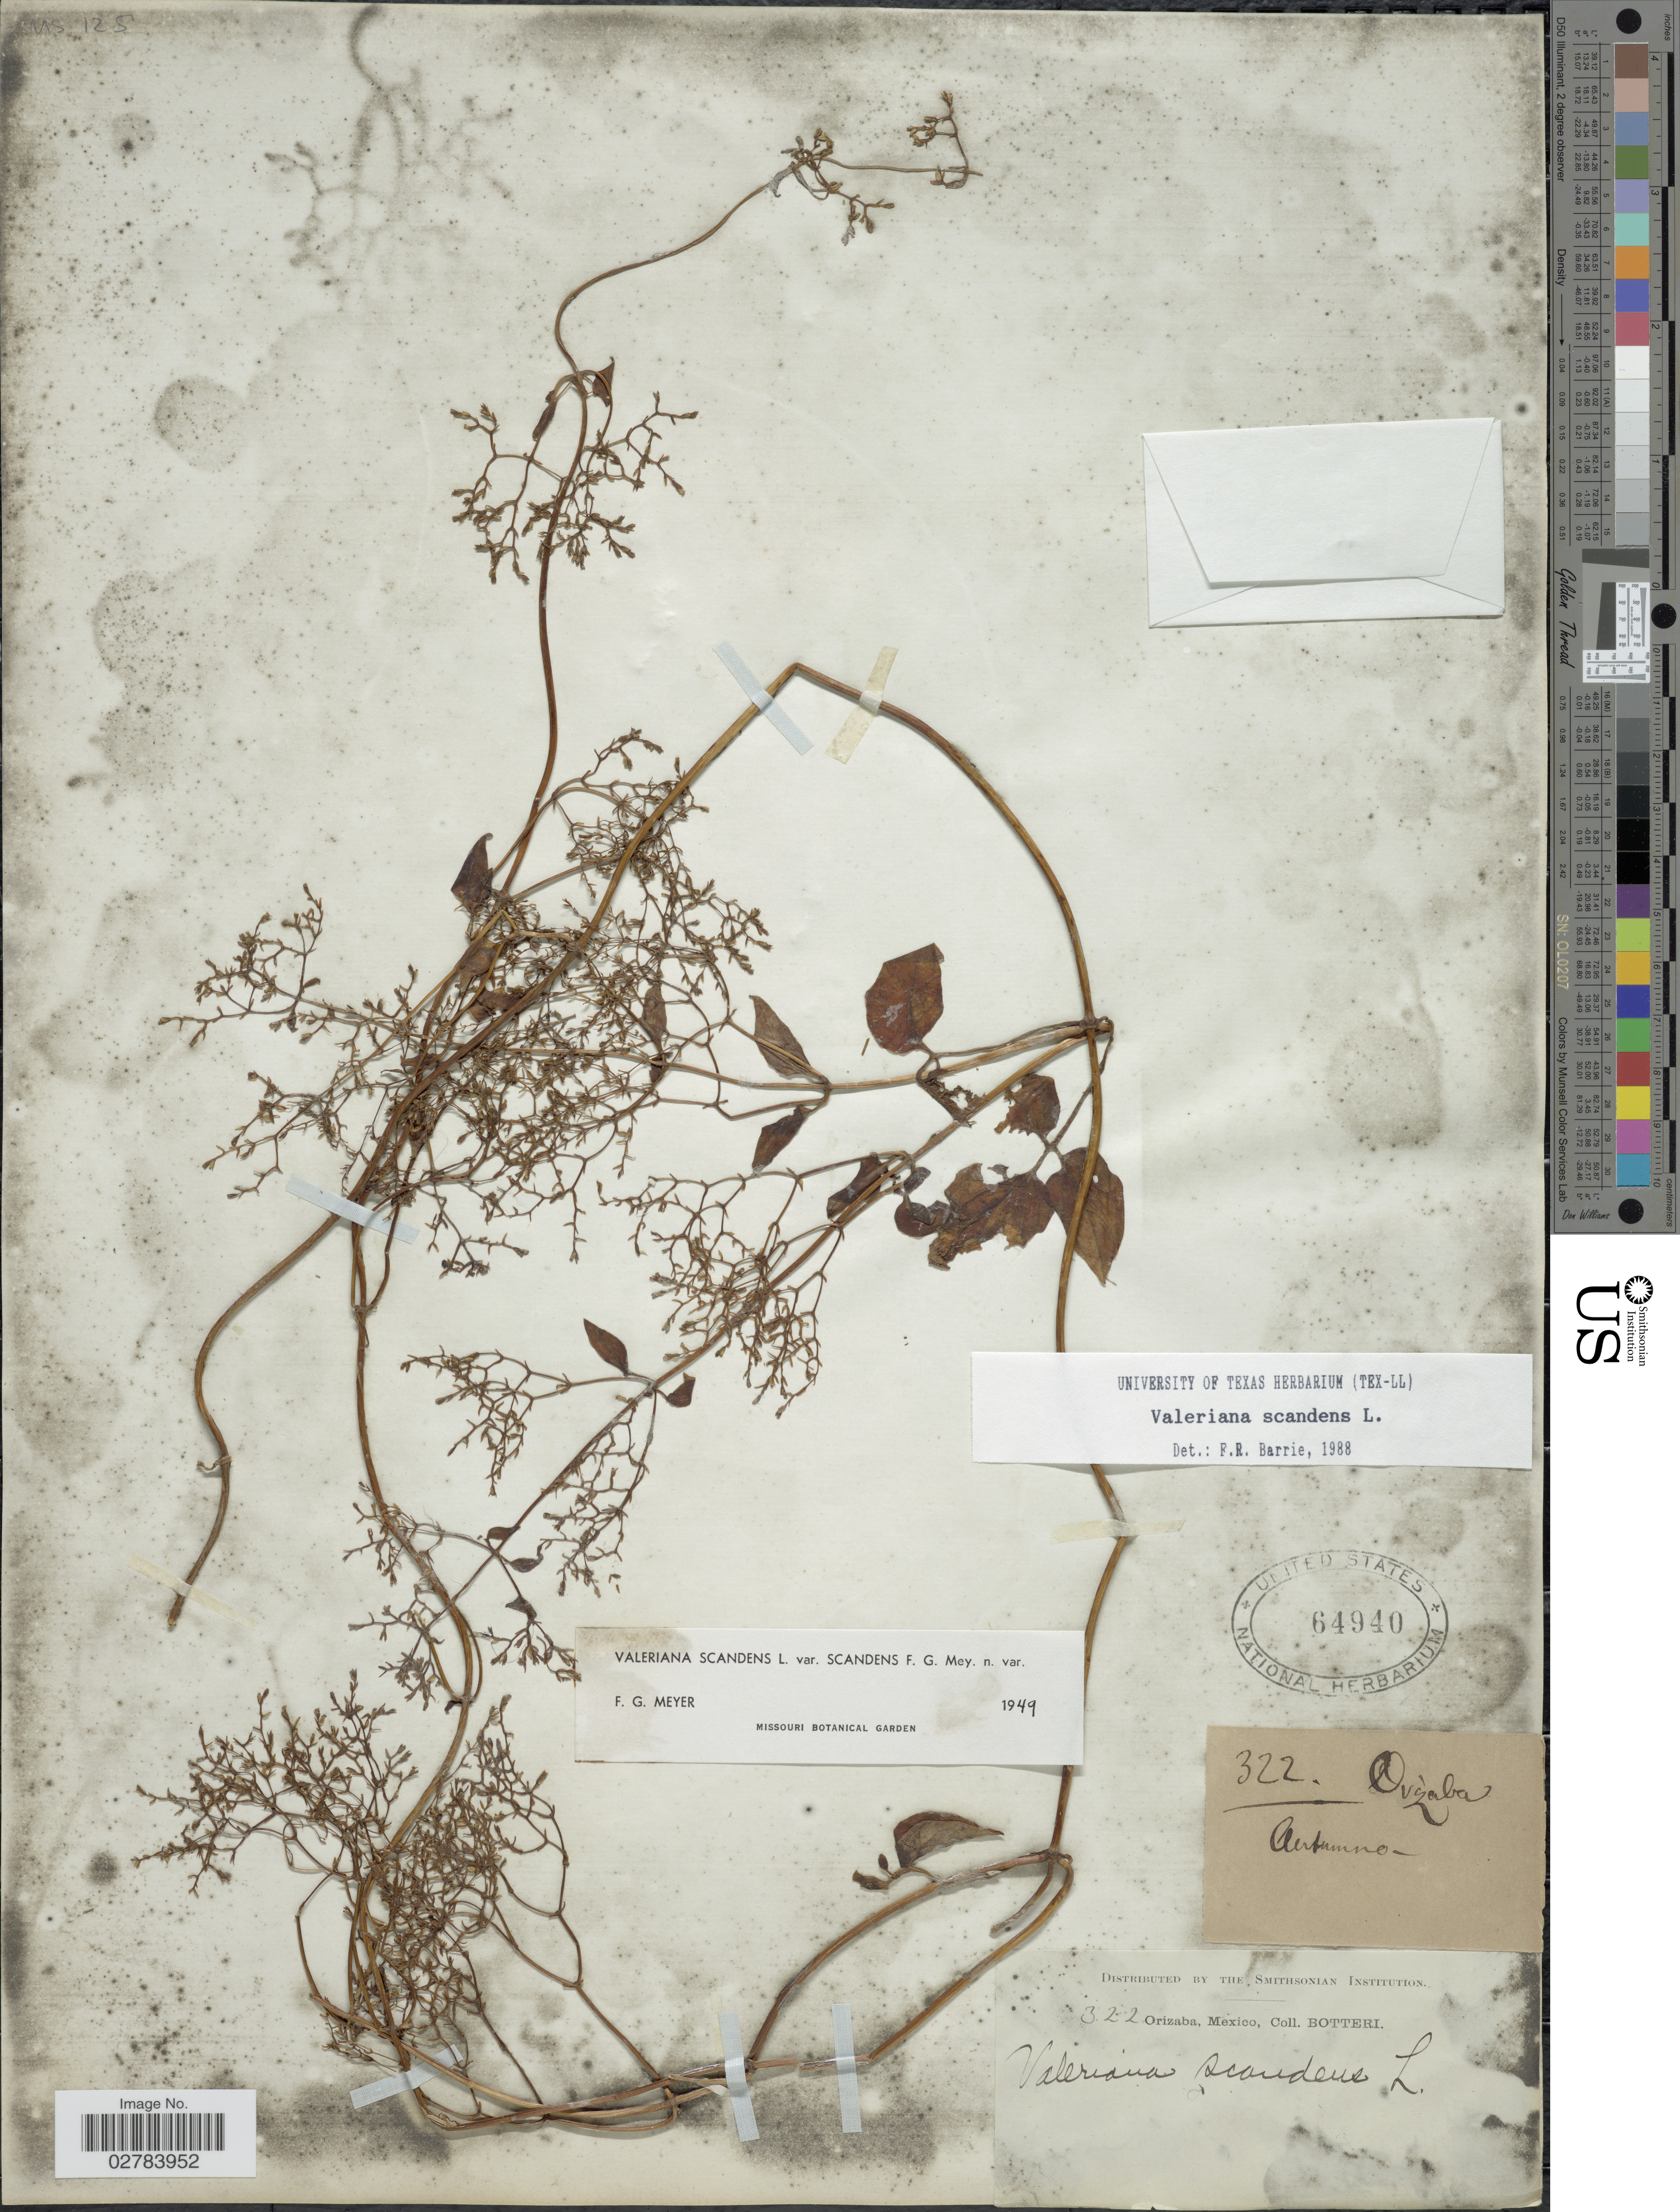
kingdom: Plantae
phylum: Tracheophyta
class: Magnoliopsida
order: Dipsacales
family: Caprifoliaceae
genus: Valeriana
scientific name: Valeriana scandens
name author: L.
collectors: -. Botteri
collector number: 322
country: Mexico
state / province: Veracruz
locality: Orizaba.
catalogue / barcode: US 64940